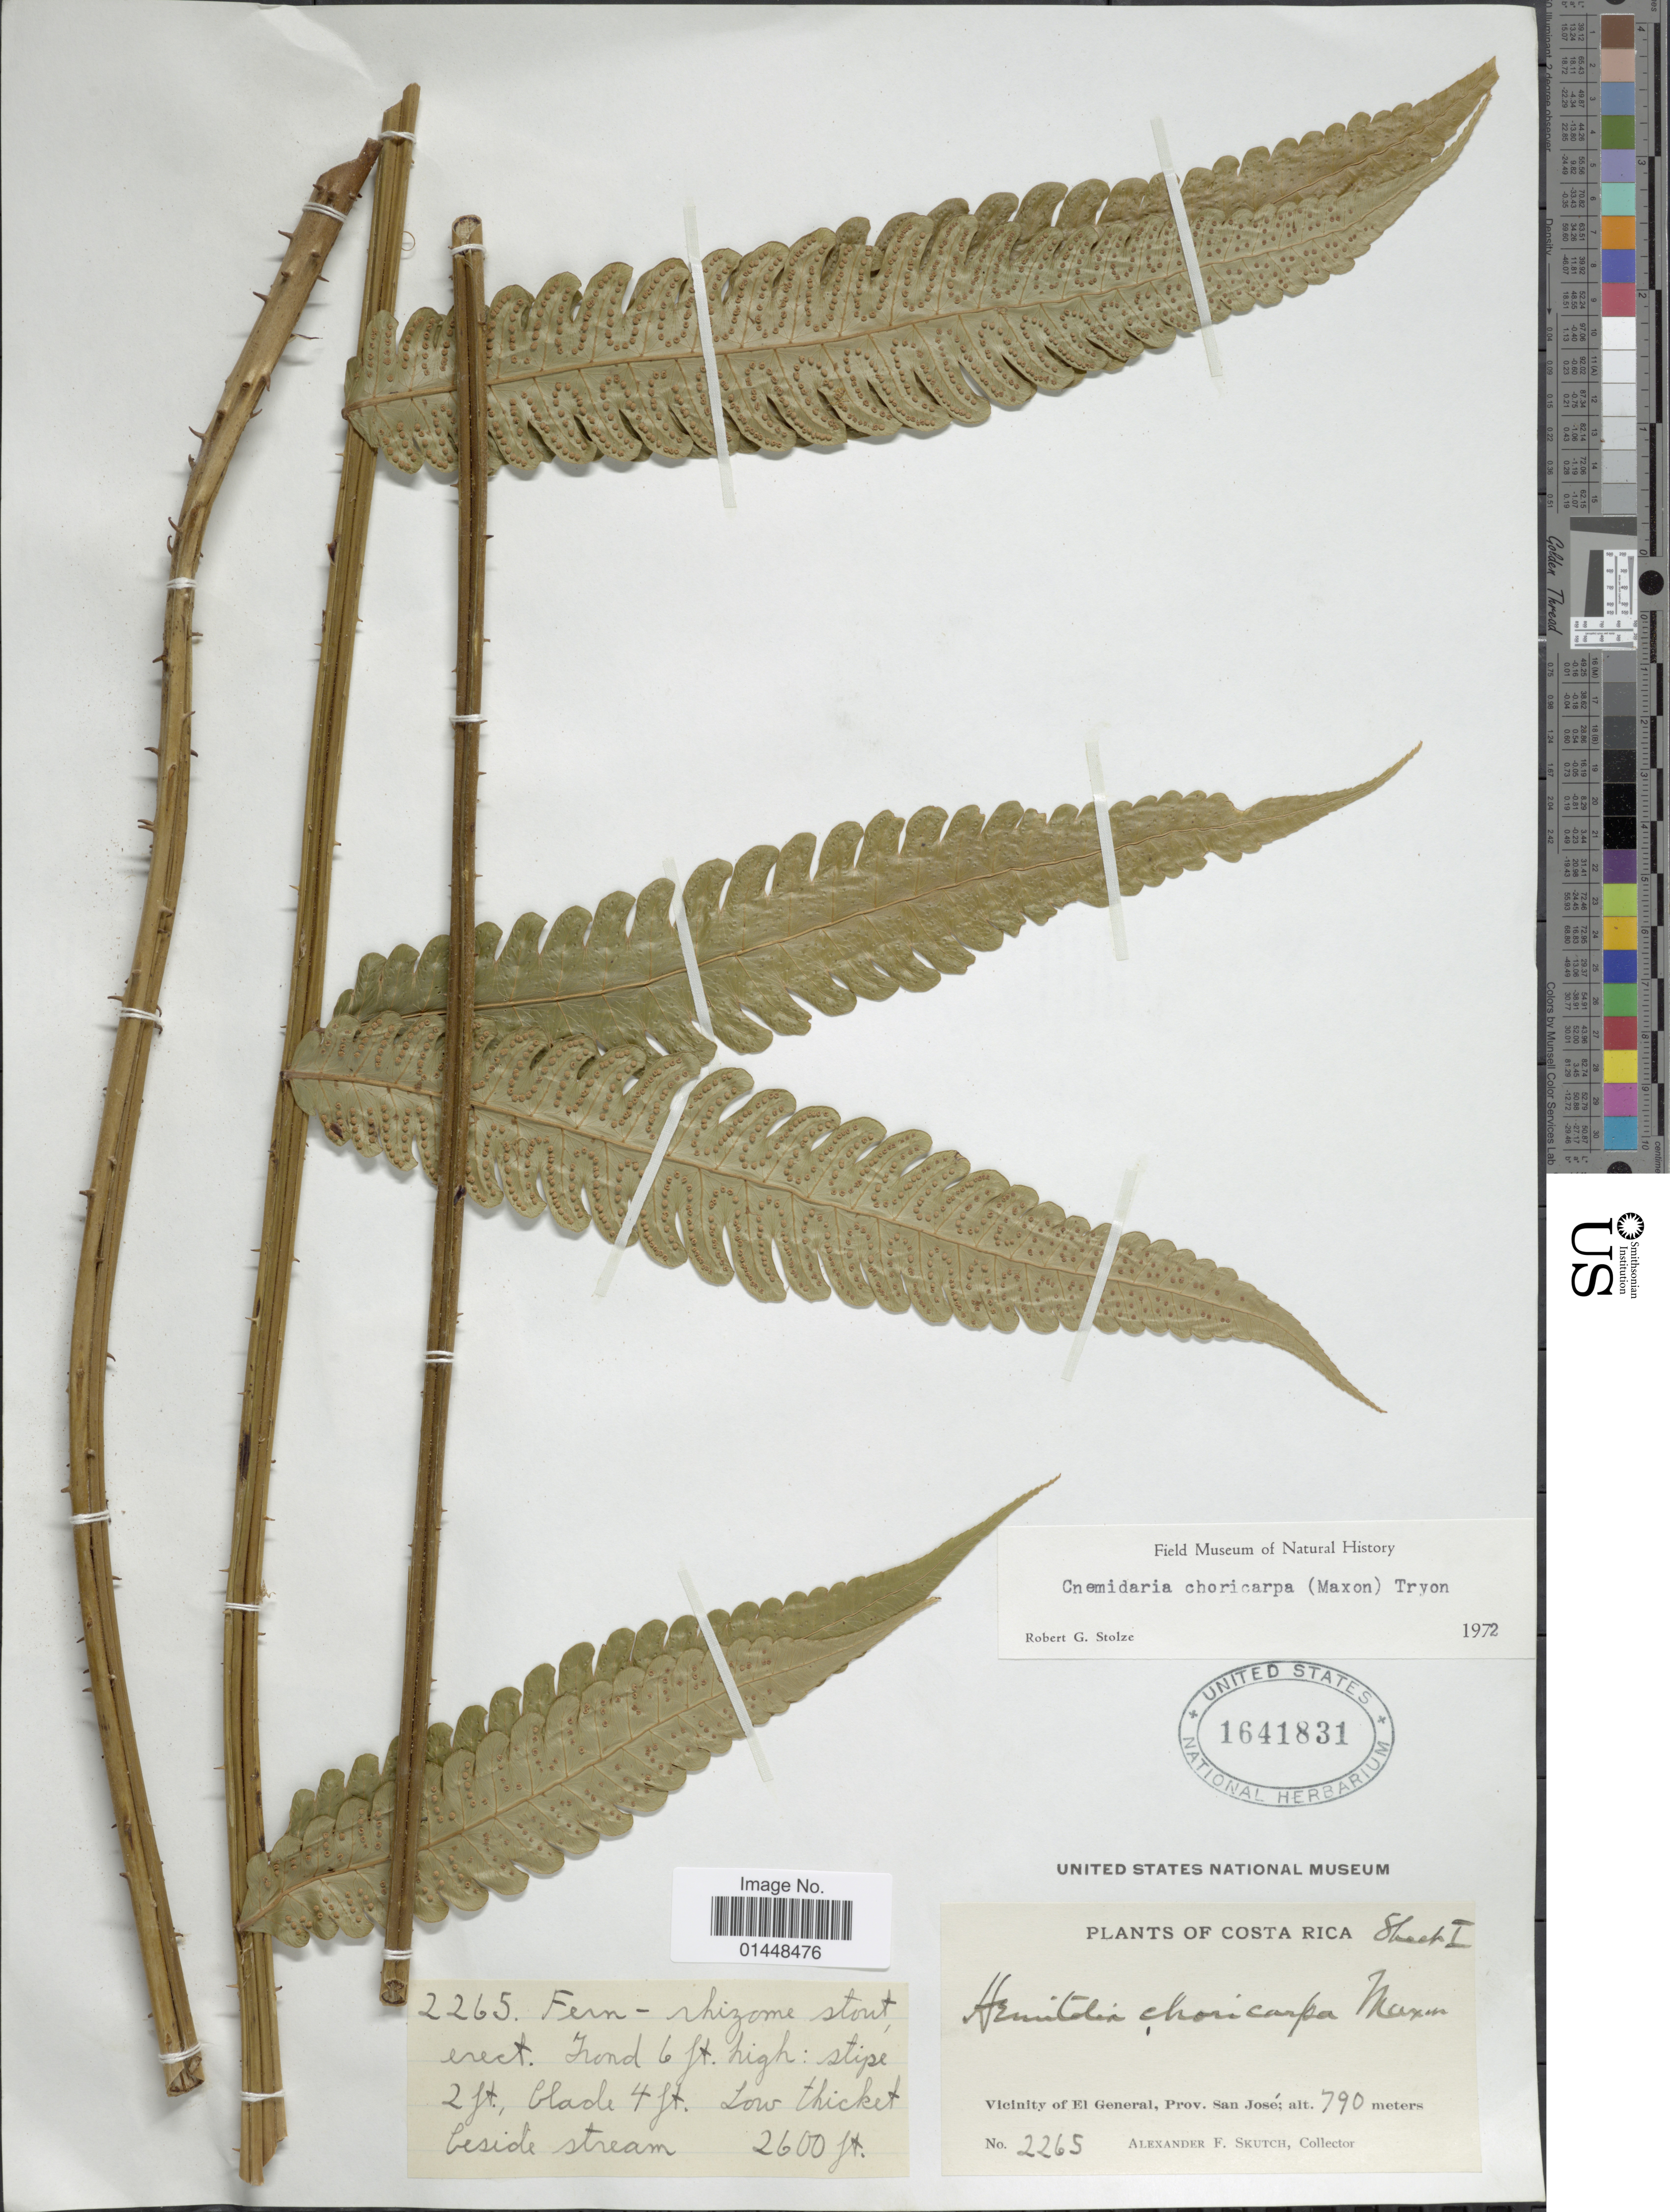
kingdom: Plantae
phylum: Tracheophyta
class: Polypodiopsida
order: Cyatheales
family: Cyatheaceae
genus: Cyathea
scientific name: Cyathea choricarpa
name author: (Maxon) Domin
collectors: A. F. Skutch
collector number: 2265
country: Costa Rica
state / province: San José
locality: Vicinity of El General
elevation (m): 790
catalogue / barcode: US 1641831